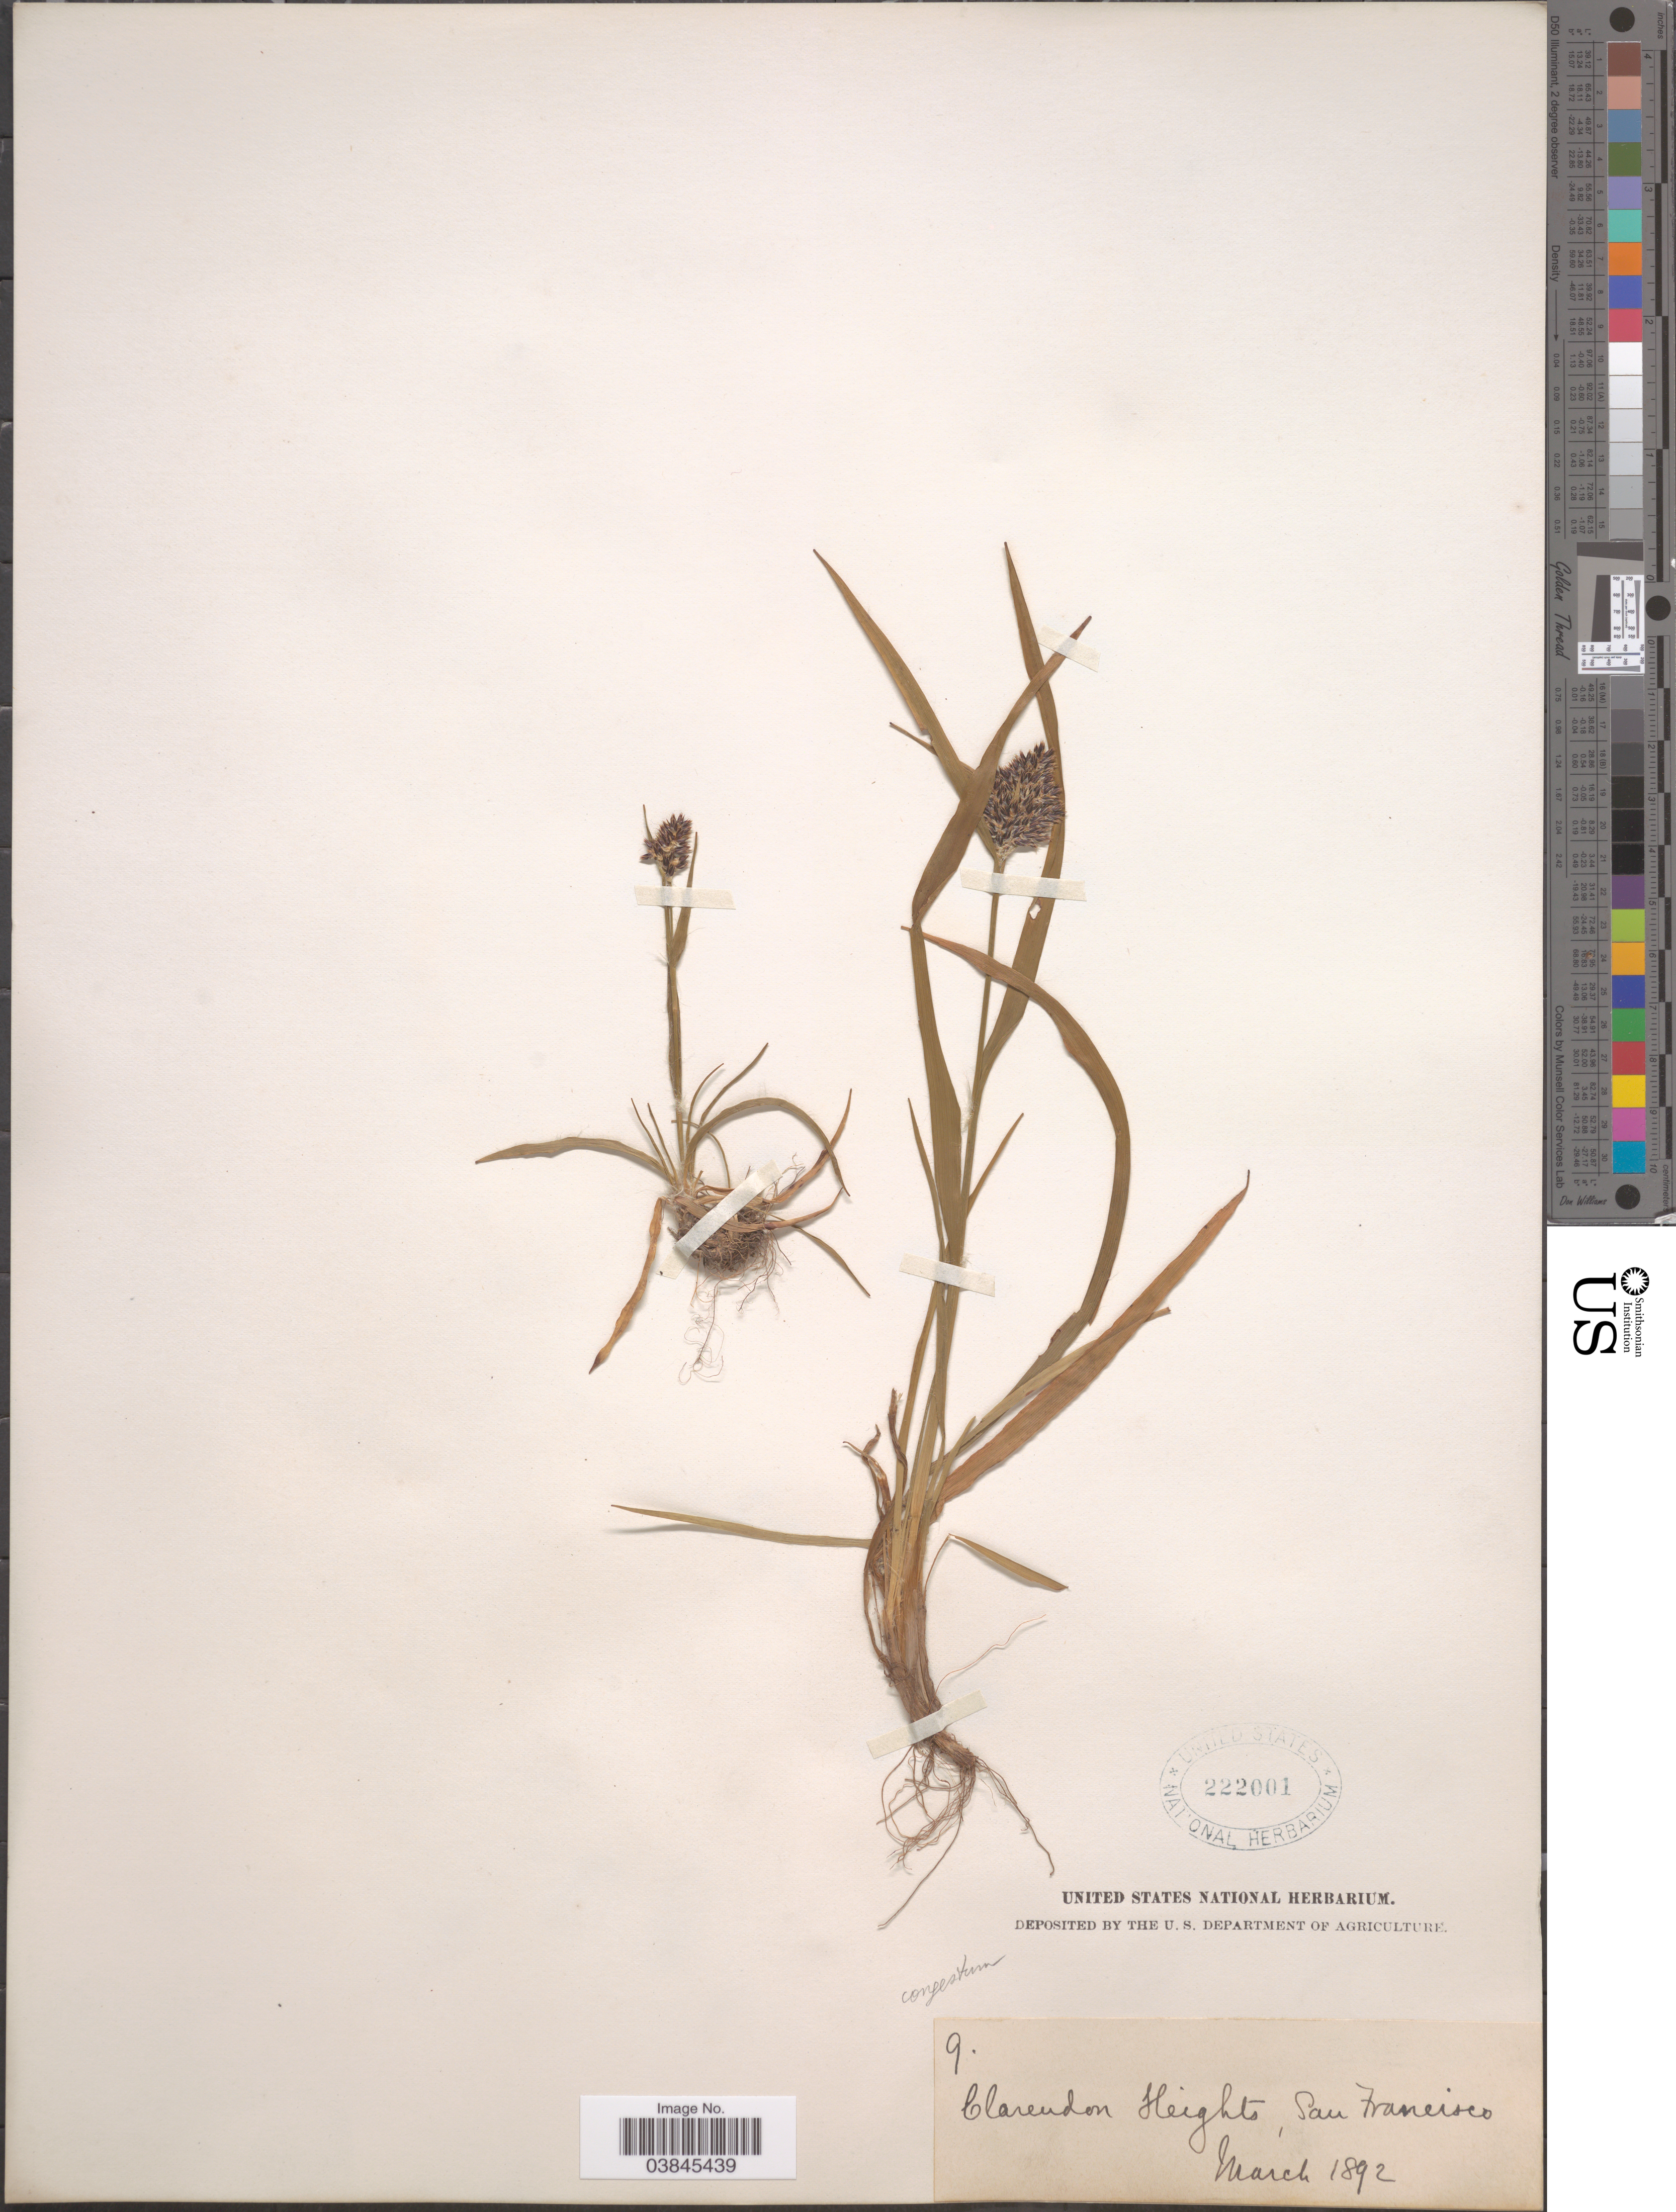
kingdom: Plantae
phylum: Tracheophyta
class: Liliopsida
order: Poales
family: Juncaceae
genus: Luzula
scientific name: Luzula campestris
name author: (L.) DC.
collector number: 9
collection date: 1892-03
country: United States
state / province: California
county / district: San Francisco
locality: Clarendon Heights, San Francisco.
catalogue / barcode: US 222001